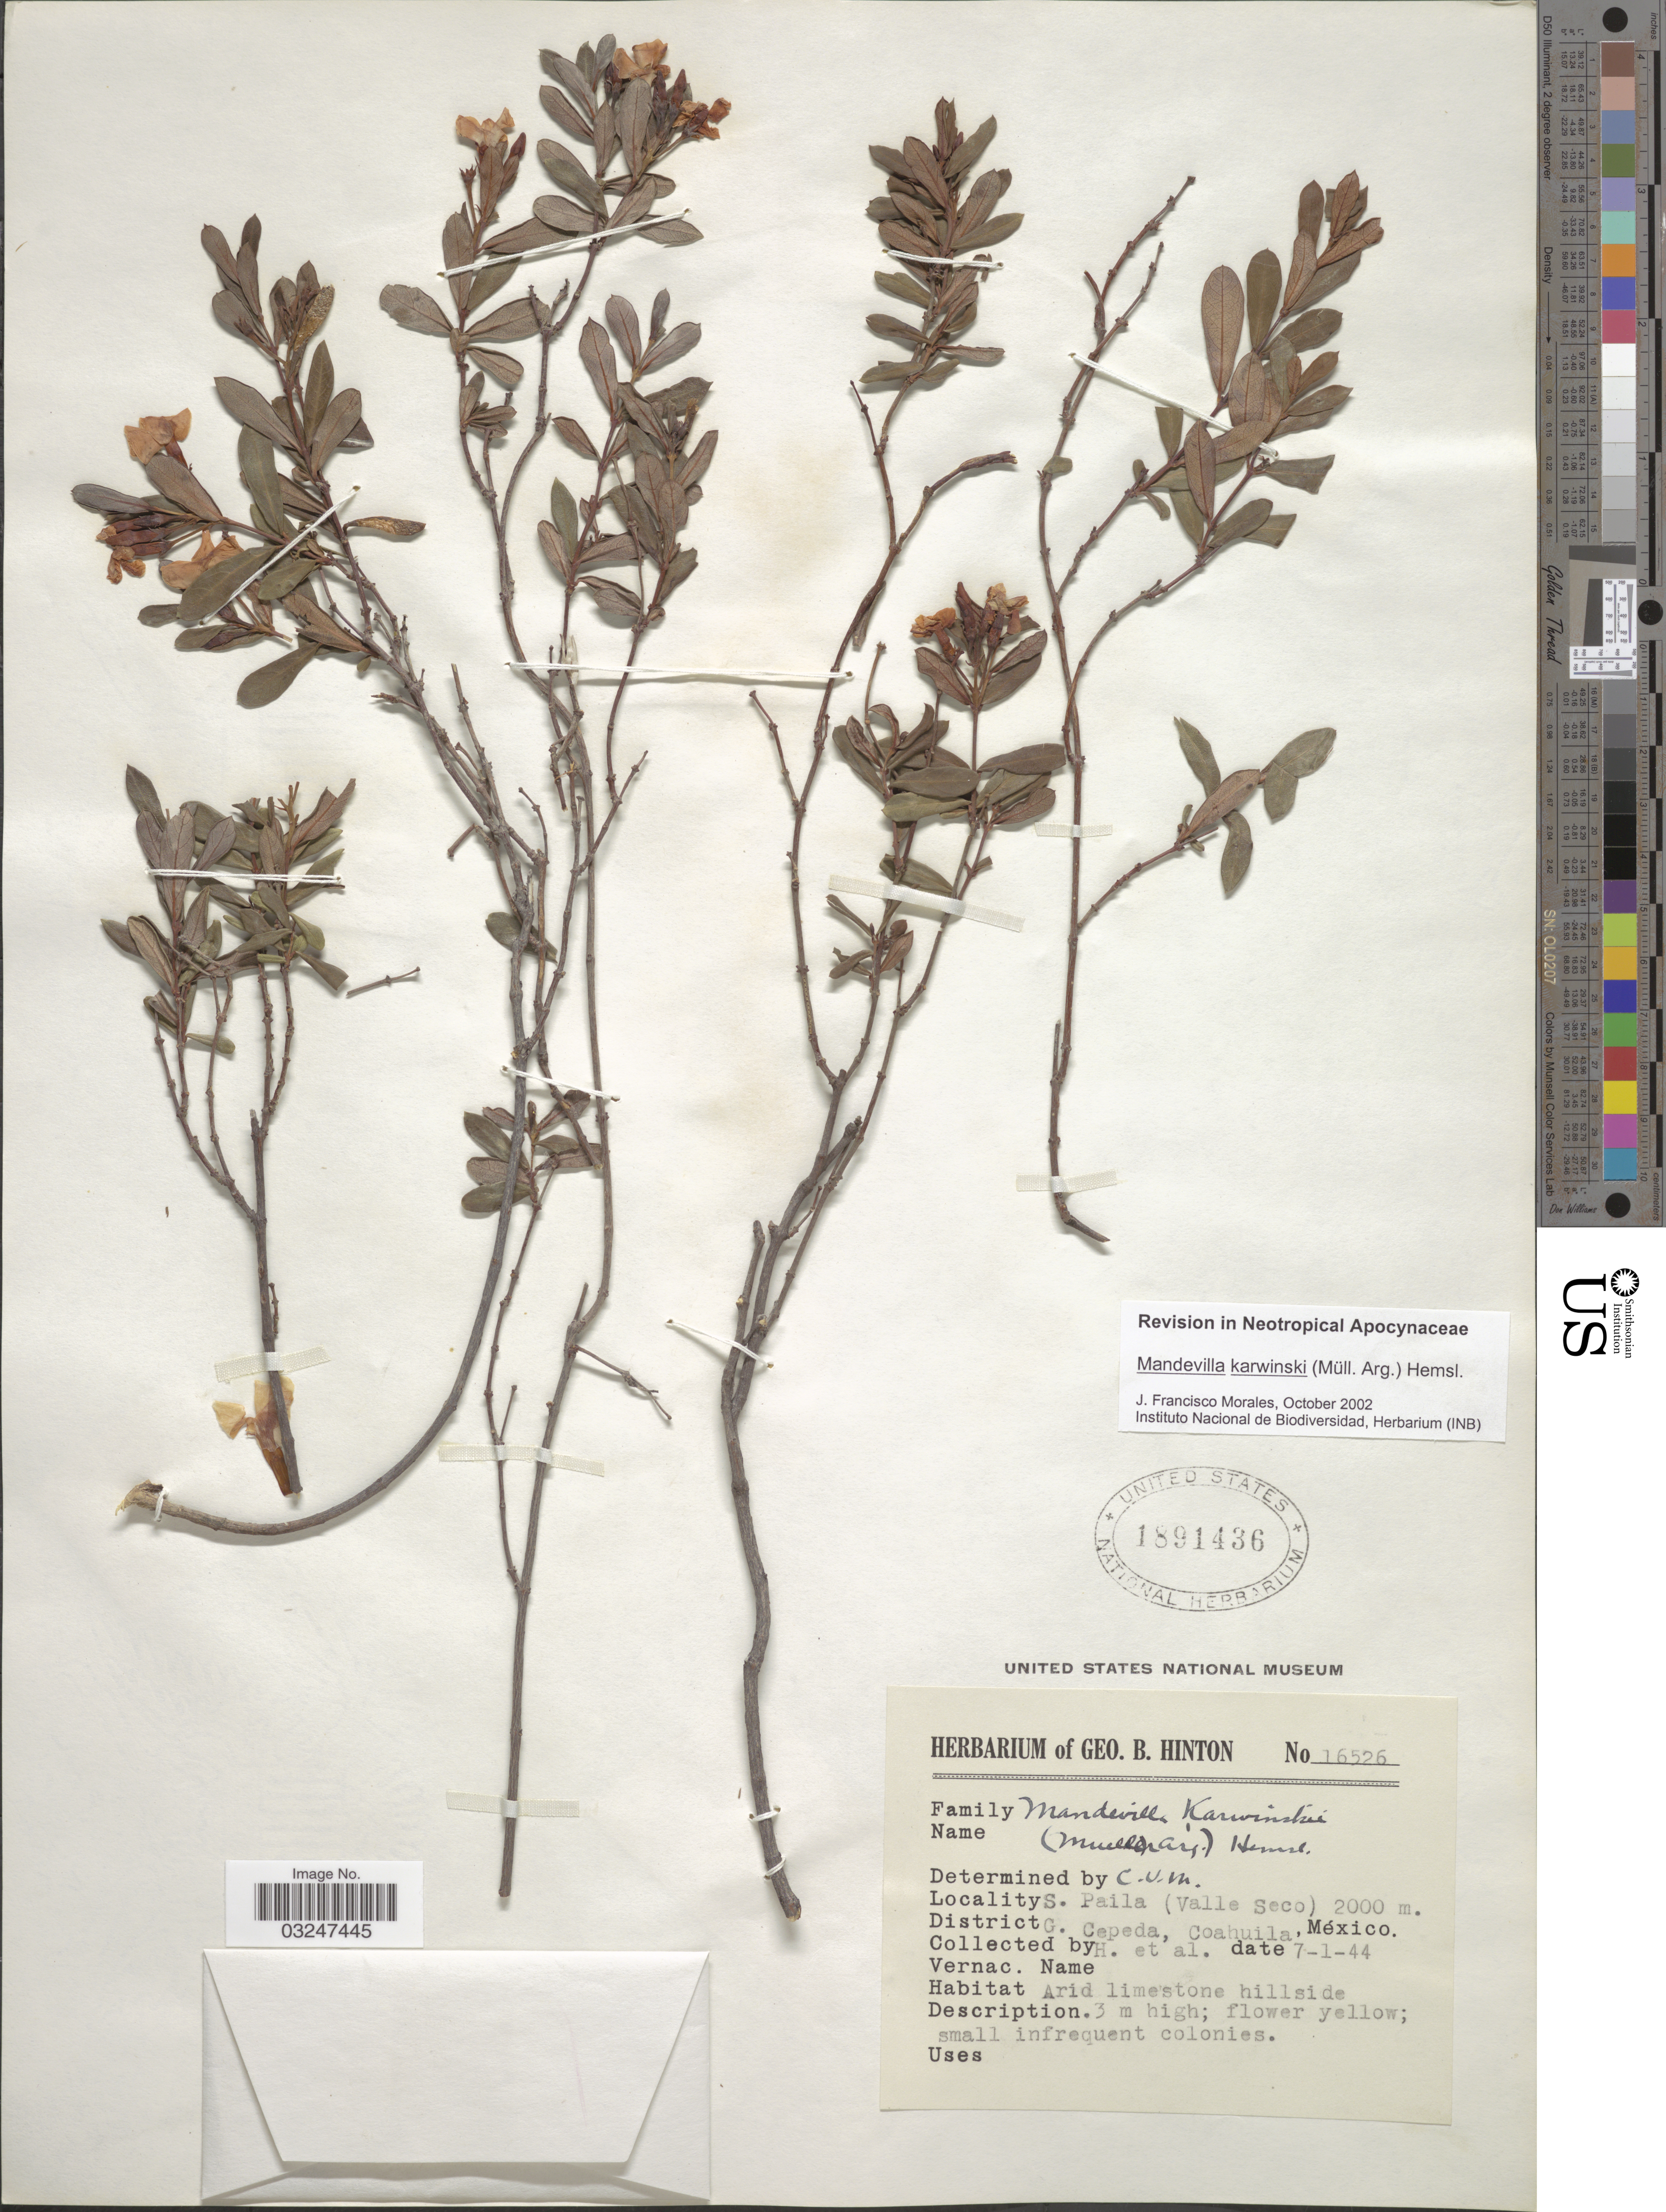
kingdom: Plantae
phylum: Tracheophyta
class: Magnoliopsida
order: Gentianales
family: Apocynaceae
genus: Mandevilla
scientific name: Mandevilla karwinski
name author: (Müll. Arg.) Hemsl.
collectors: G. B. Hinton & et al.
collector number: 16526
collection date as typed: Transcribed d/m/y: 7/1/44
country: Mexico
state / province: Coahuila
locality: S. Paila (Valle Seco), District G. Cepeda.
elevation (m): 2000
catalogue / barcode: US 1891436